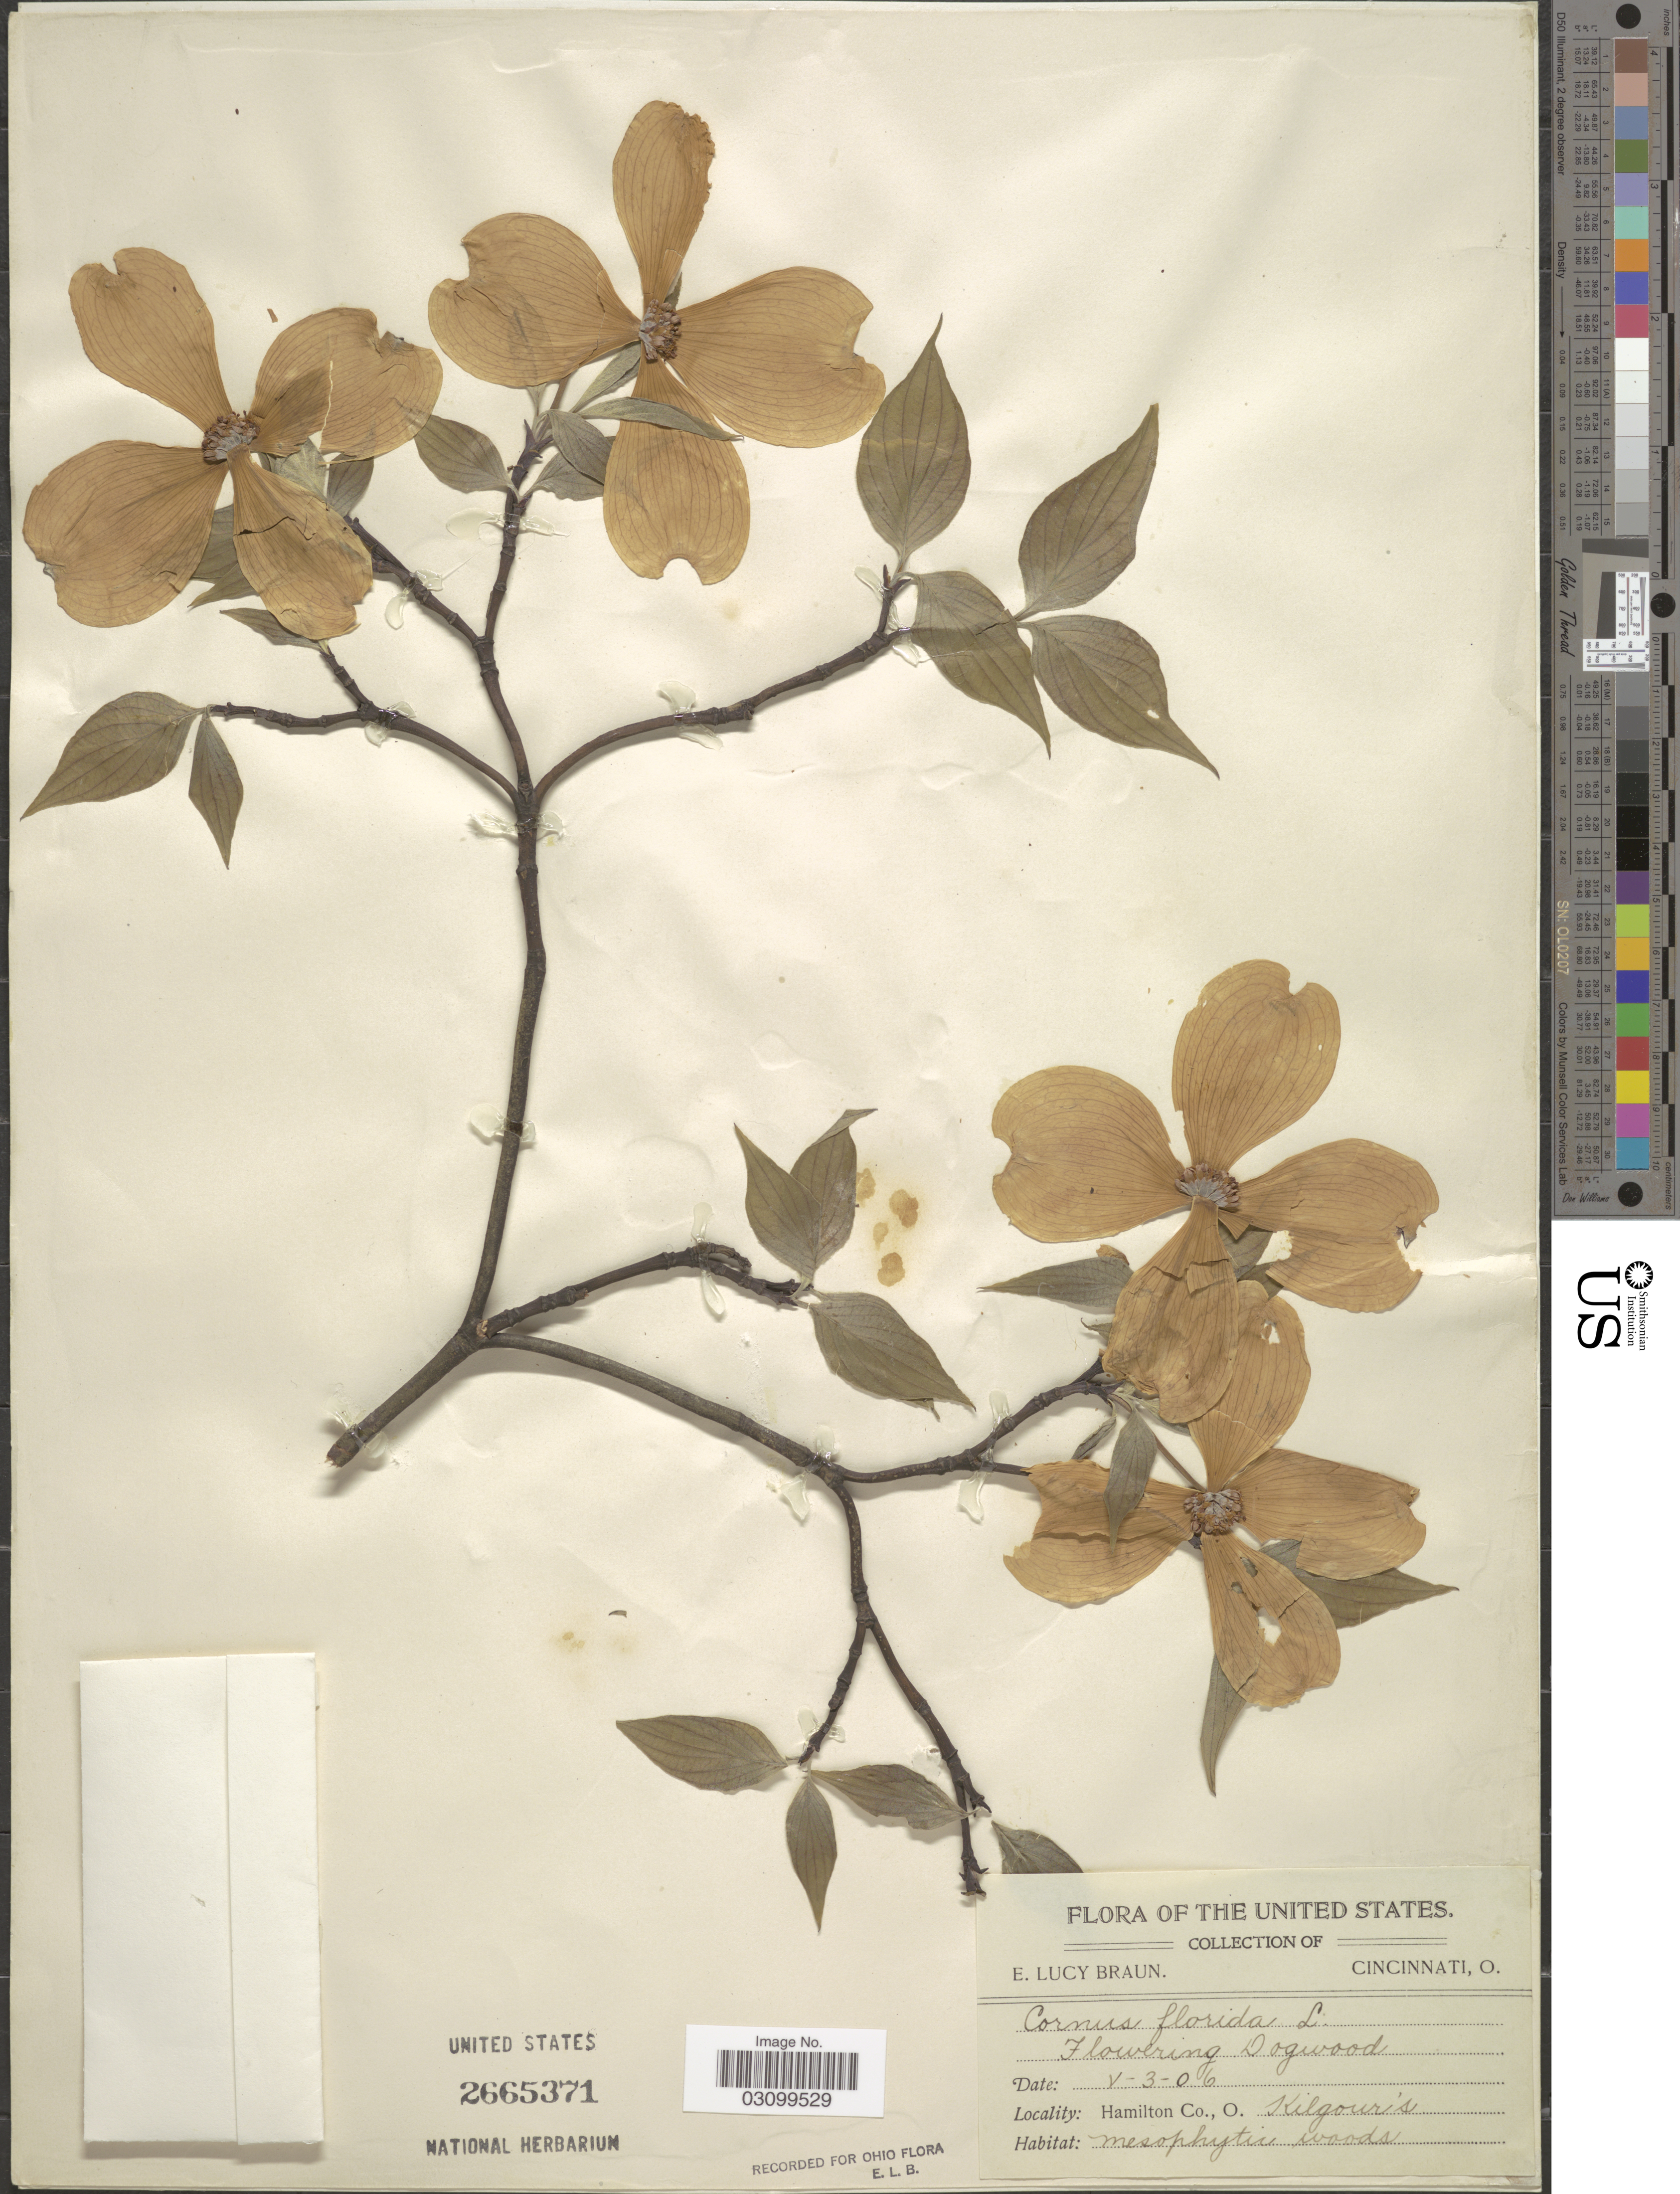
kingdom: Plantae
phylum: Tracheophyta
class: Magnoliopsida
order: Cornales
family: Cornaceae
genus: Cornus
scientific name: Cornus florida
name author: L.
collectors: E. L. Braun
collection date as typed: Transcribed d/m/y: 3/6/6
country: United States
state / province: Ohio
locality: Hamilton Co. Kilgour's.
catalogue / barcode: US 2665371